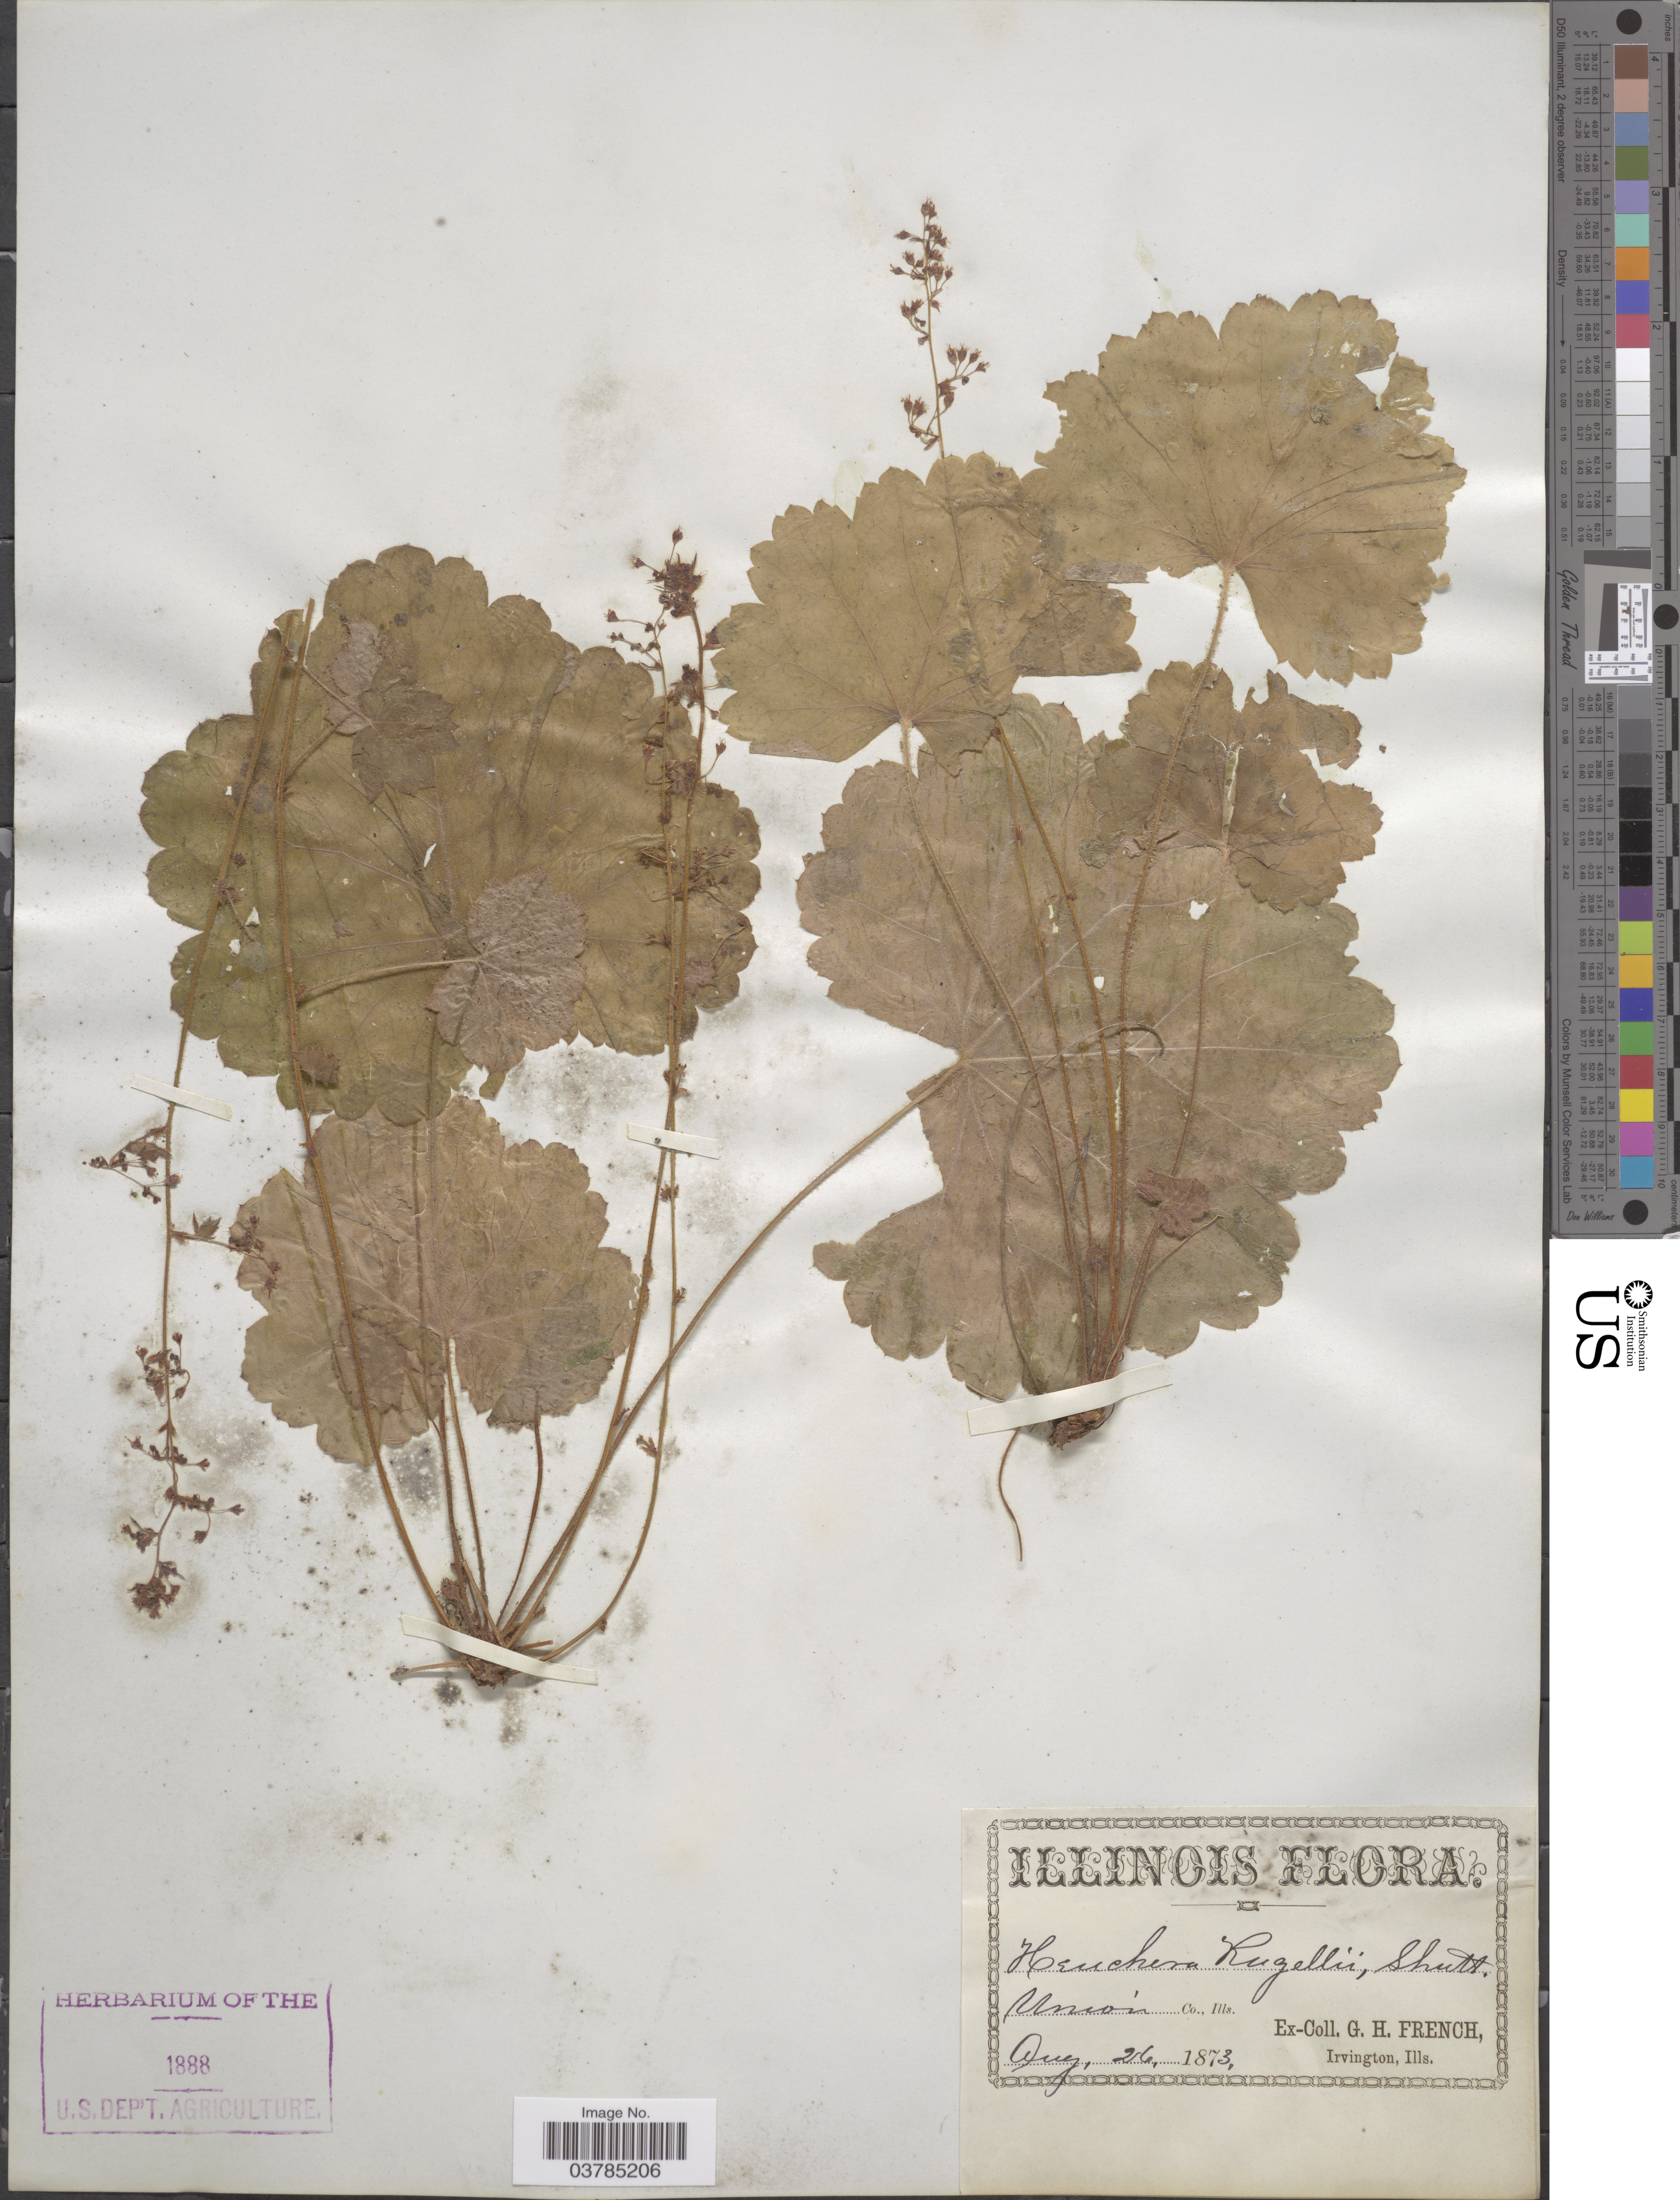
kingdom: Plantae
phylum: Tracheophyta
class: Magnoliopsida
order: Saxifragales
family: Saxifragaceae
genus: Heuchera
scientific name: Heuchera rugelii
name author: Shuttlew. ex Kunze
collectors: G. H. French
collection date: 1873-08-26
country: United States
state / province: Illinois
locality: Union Co.